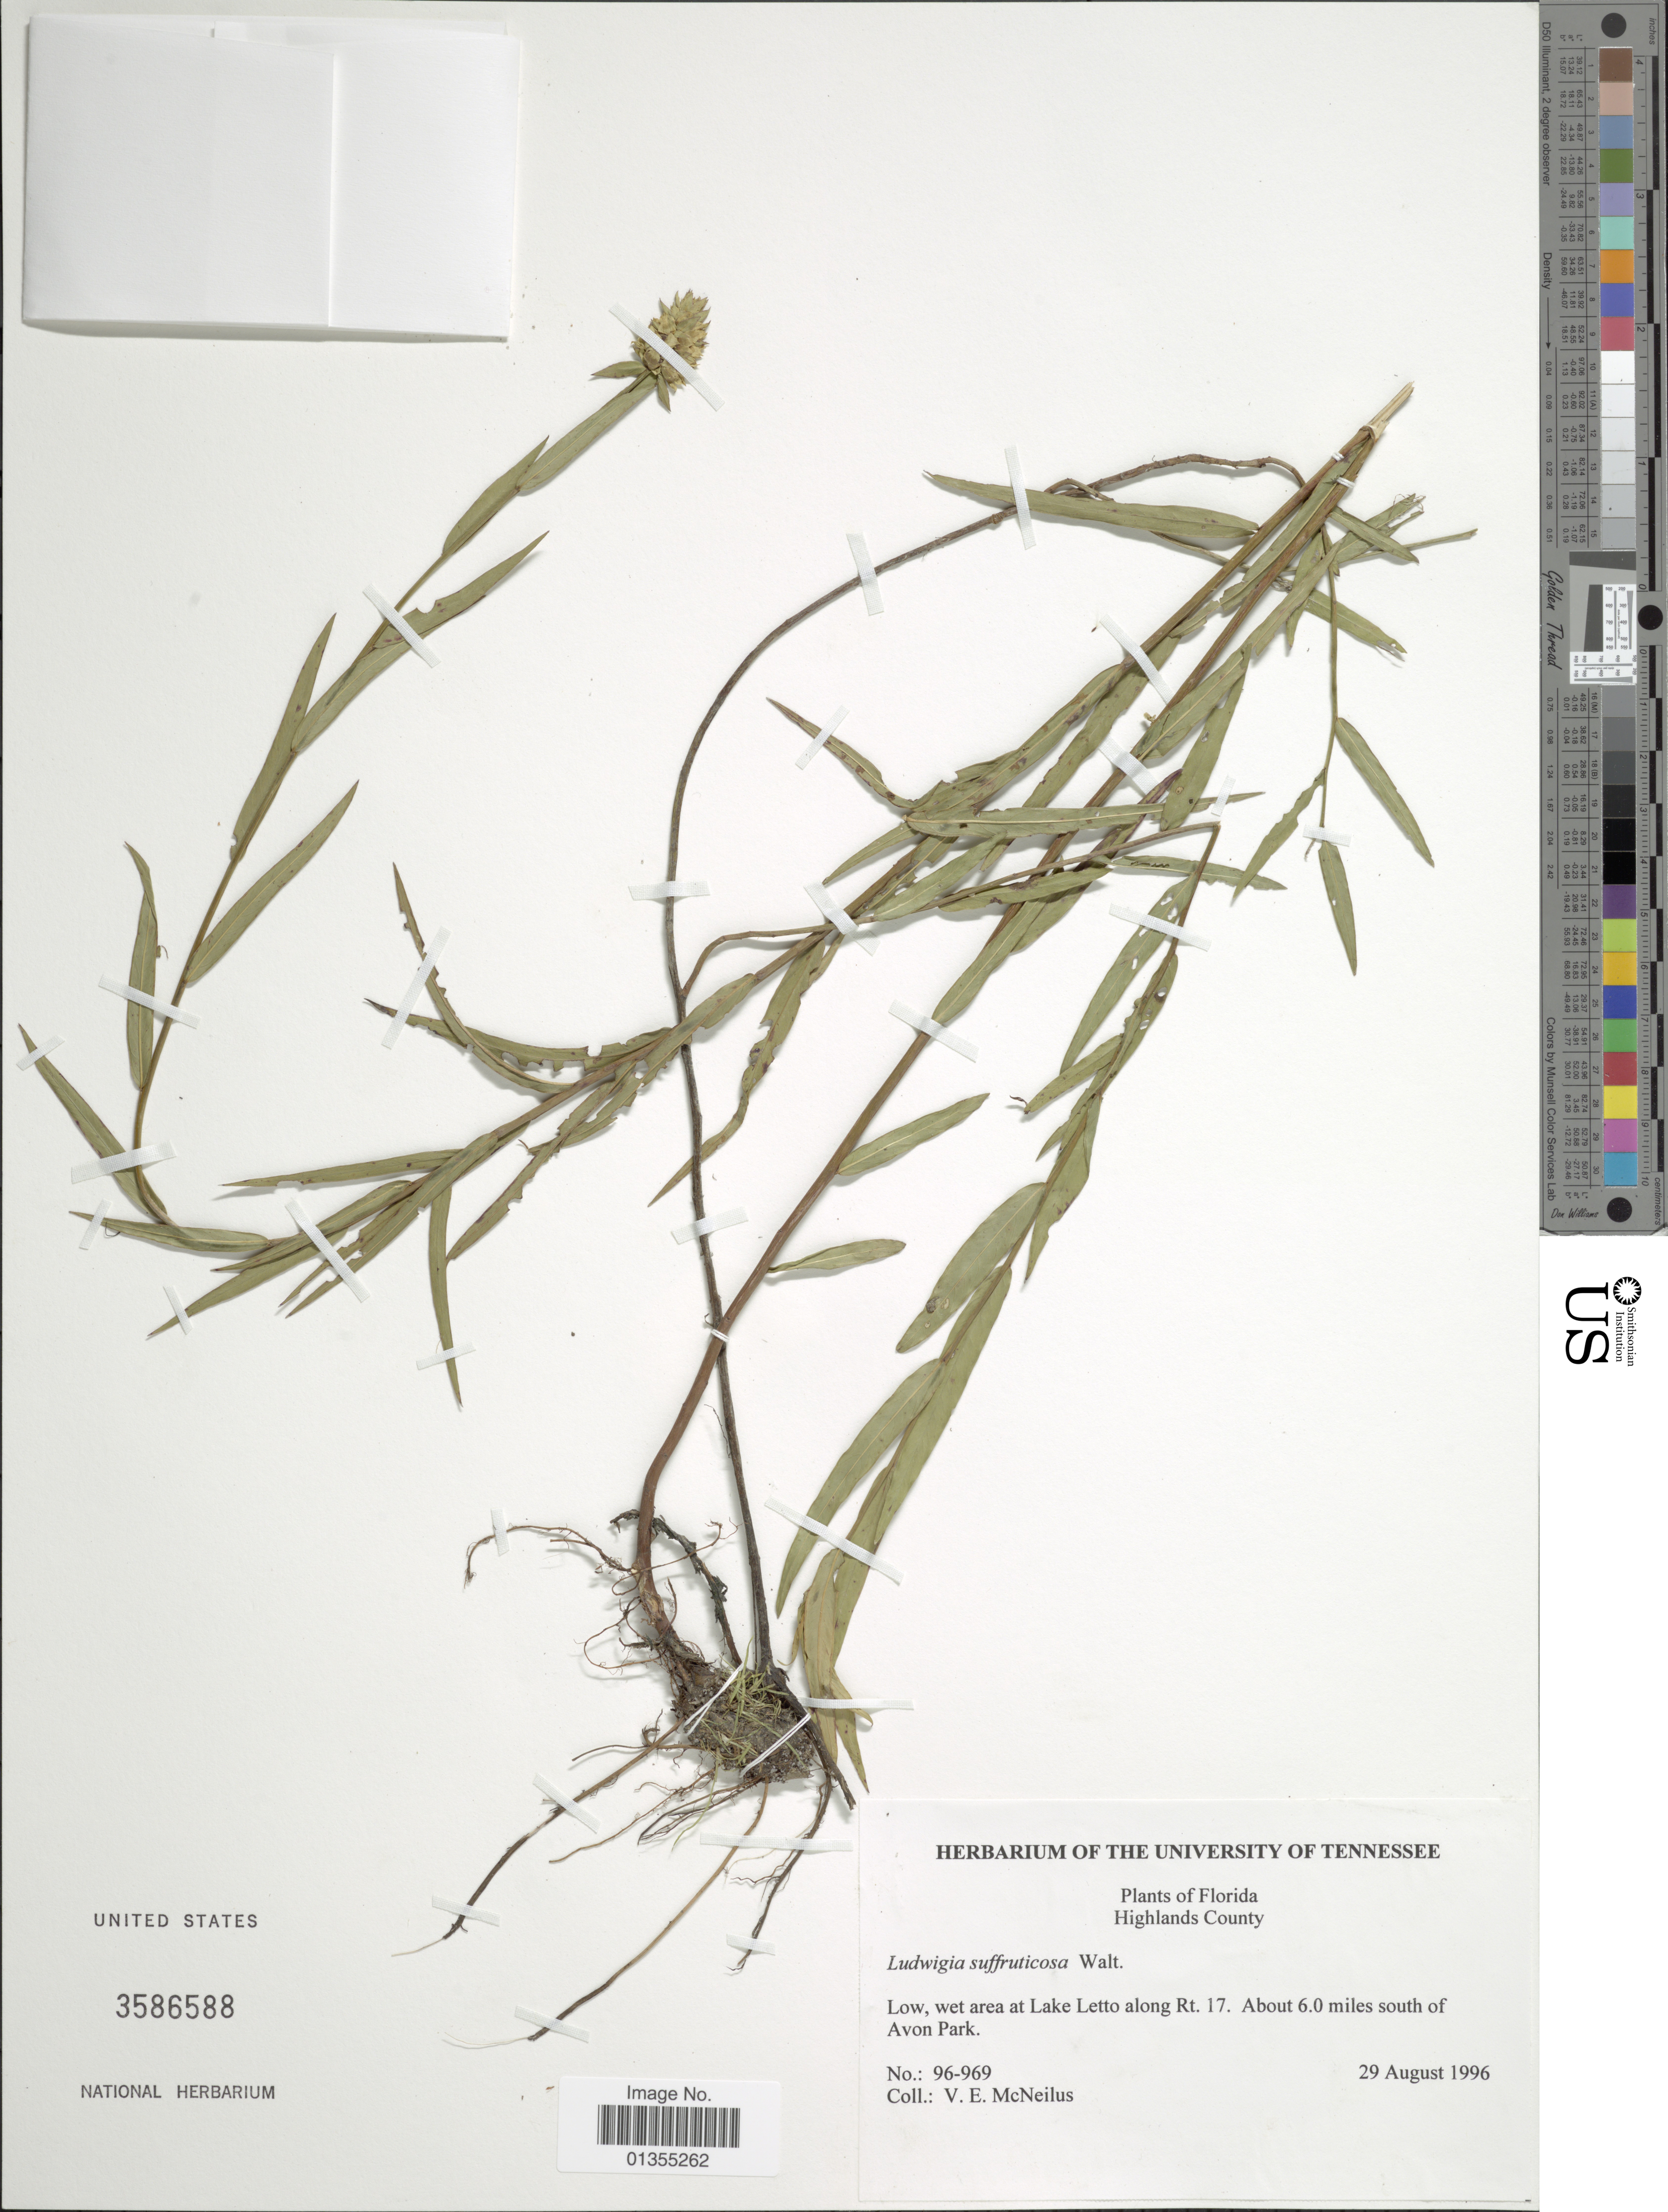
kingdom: Plantae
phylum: Tracheophyta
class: Magnoliopsida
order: Myrtales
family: Onagraceae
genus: Ludwigia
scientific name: Ludwigia suffruticosa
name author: Walter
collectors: V. Mcneilus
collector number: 96-969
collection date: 1996-08-29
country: United States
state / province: Florida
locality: Highlands County. Low, wet area at Lake Letto along Rt. 17. About 6.0 miles south of Avon Park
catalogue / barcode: US 3586588